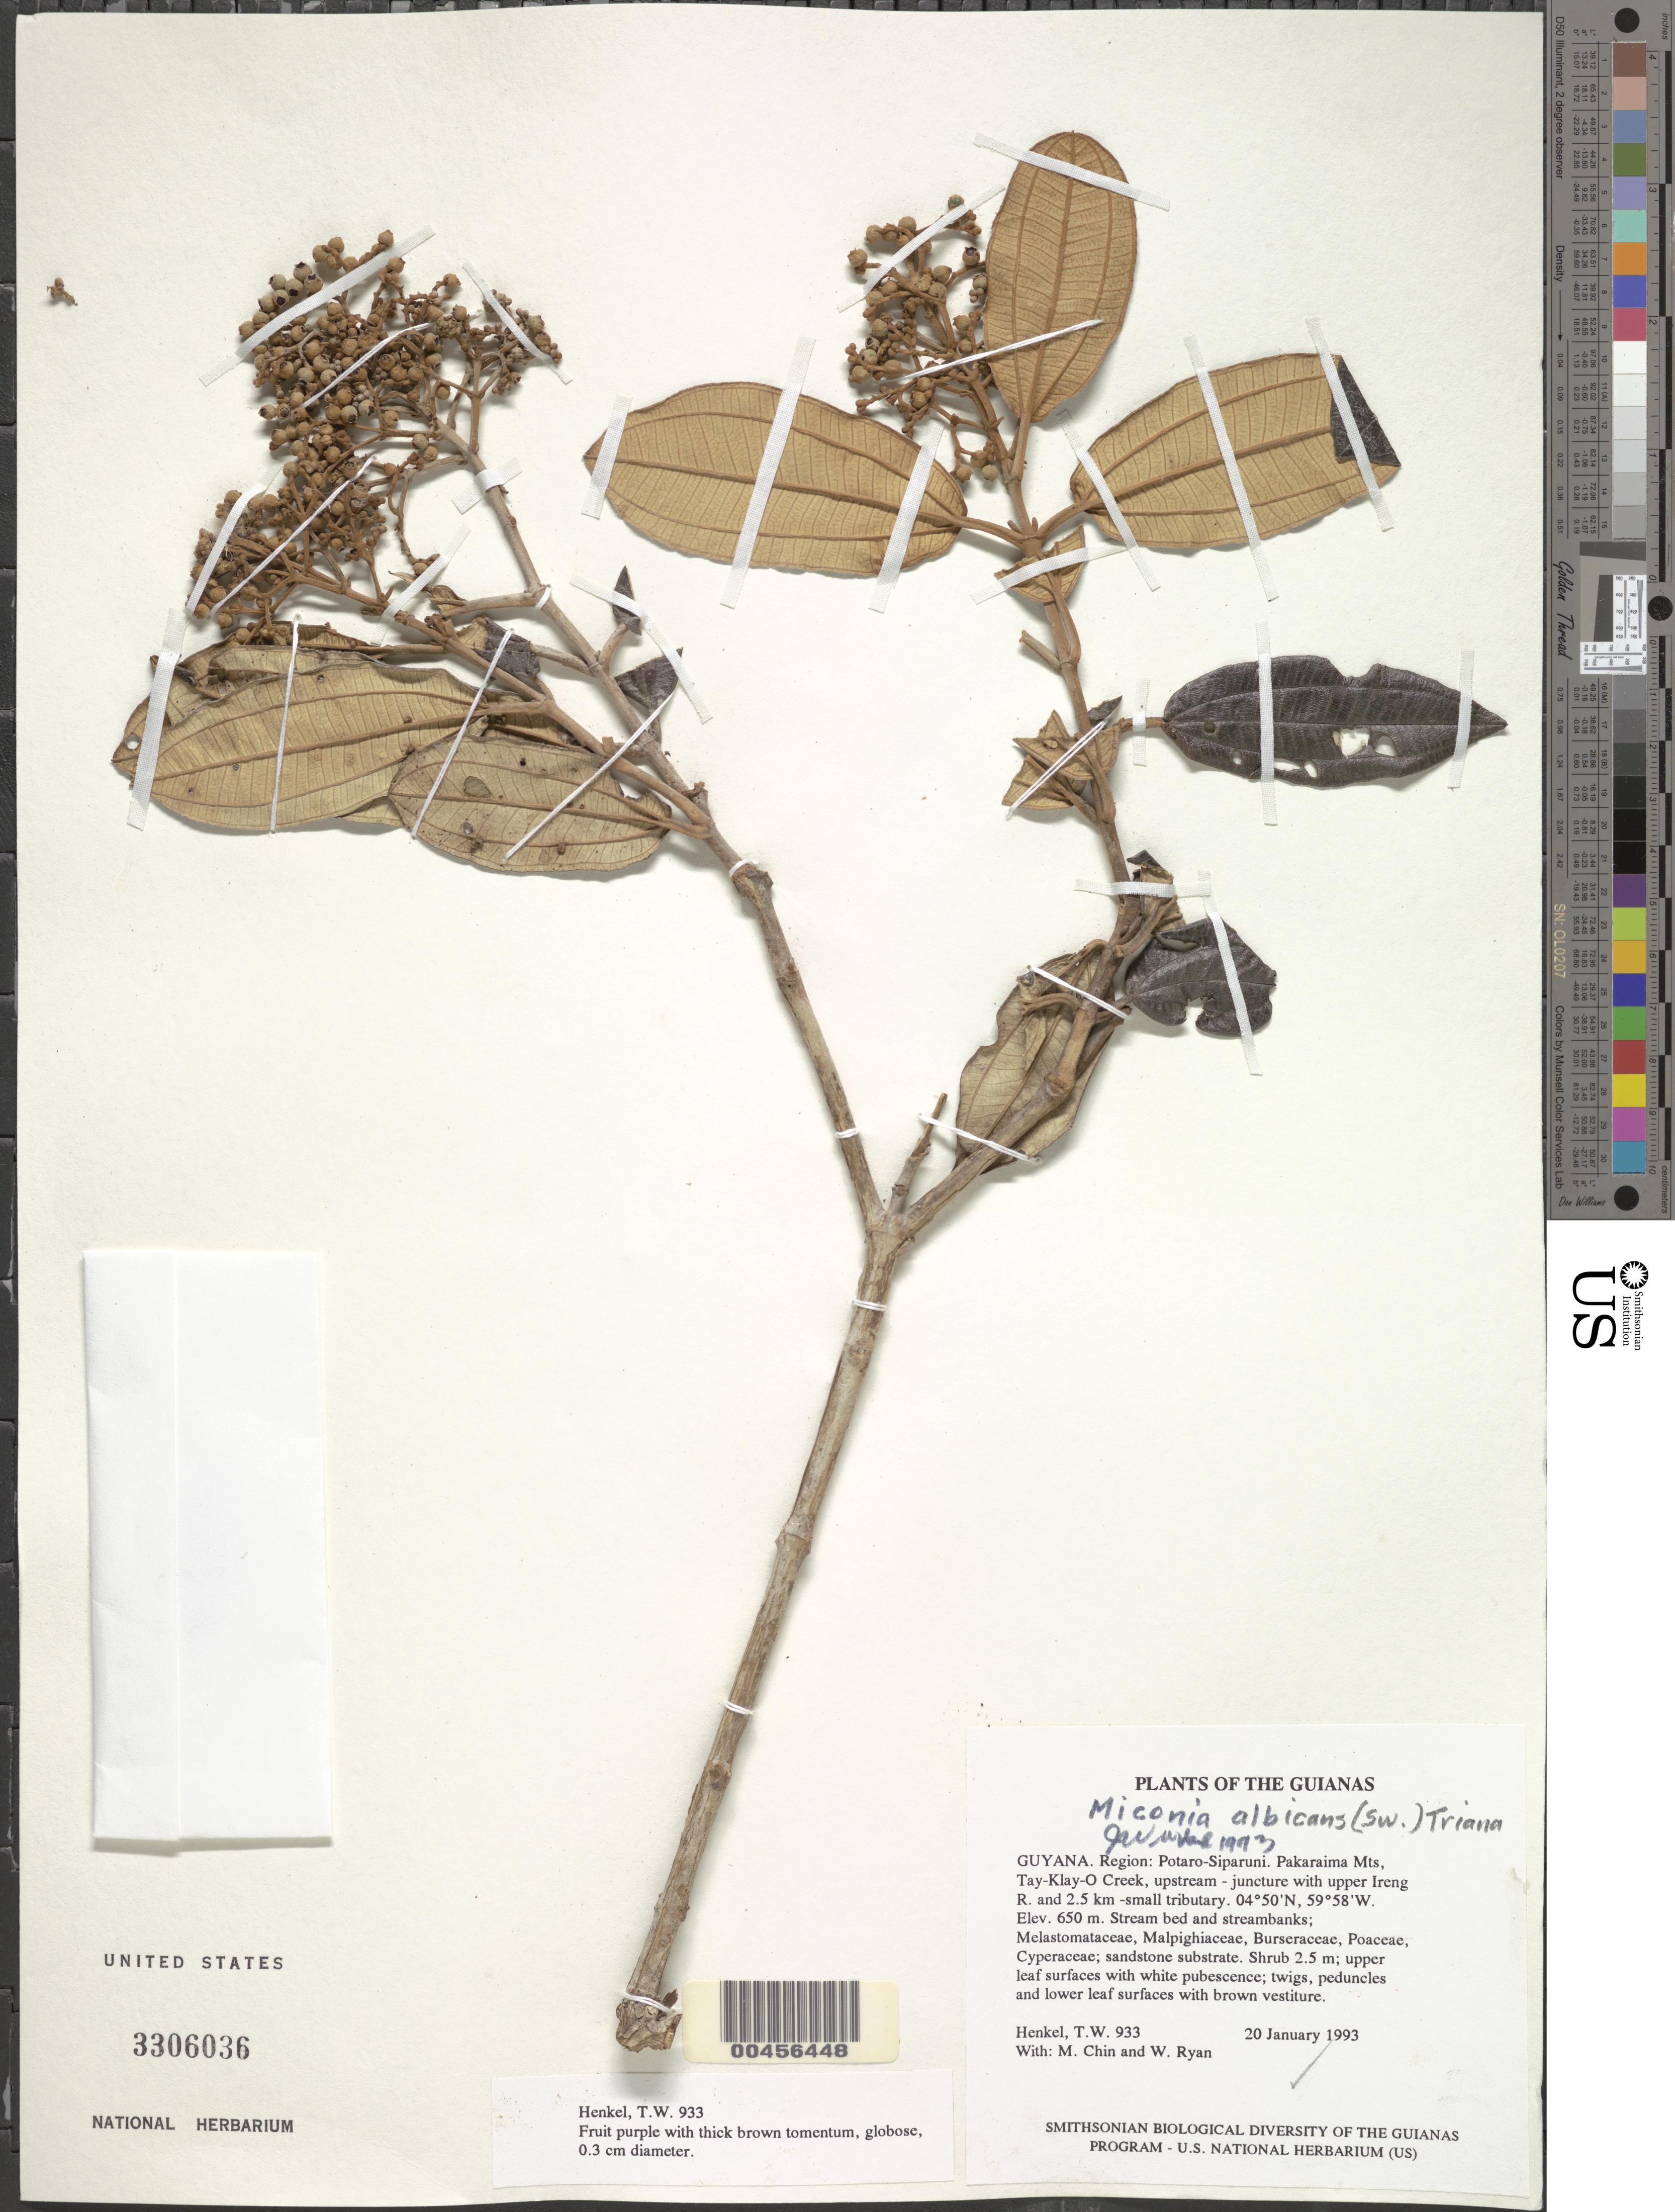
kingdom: Plantae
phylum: Tracheophyta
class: Magnoliopsida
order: Myrtales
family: Melastomataceae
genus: Miconia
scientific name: Miconia albicans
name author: (Sw.) Triana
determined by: Wurdack, John J., (US), US (UNITED STATES)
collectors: T. Henkel, M. Chin & W. Ryan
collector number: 933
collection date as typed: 20 January 1993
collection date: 1993-01-20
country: Guyana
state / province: Potaro-Siparuni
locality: Pakaraima Mts, Tay-Klay-O Creek, upstream - juncture with upper Ireng R. and 2.5 km -small tributary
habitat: Stream bed and streambanks; sandstone substrate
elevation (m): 650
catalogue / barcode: US 3306036